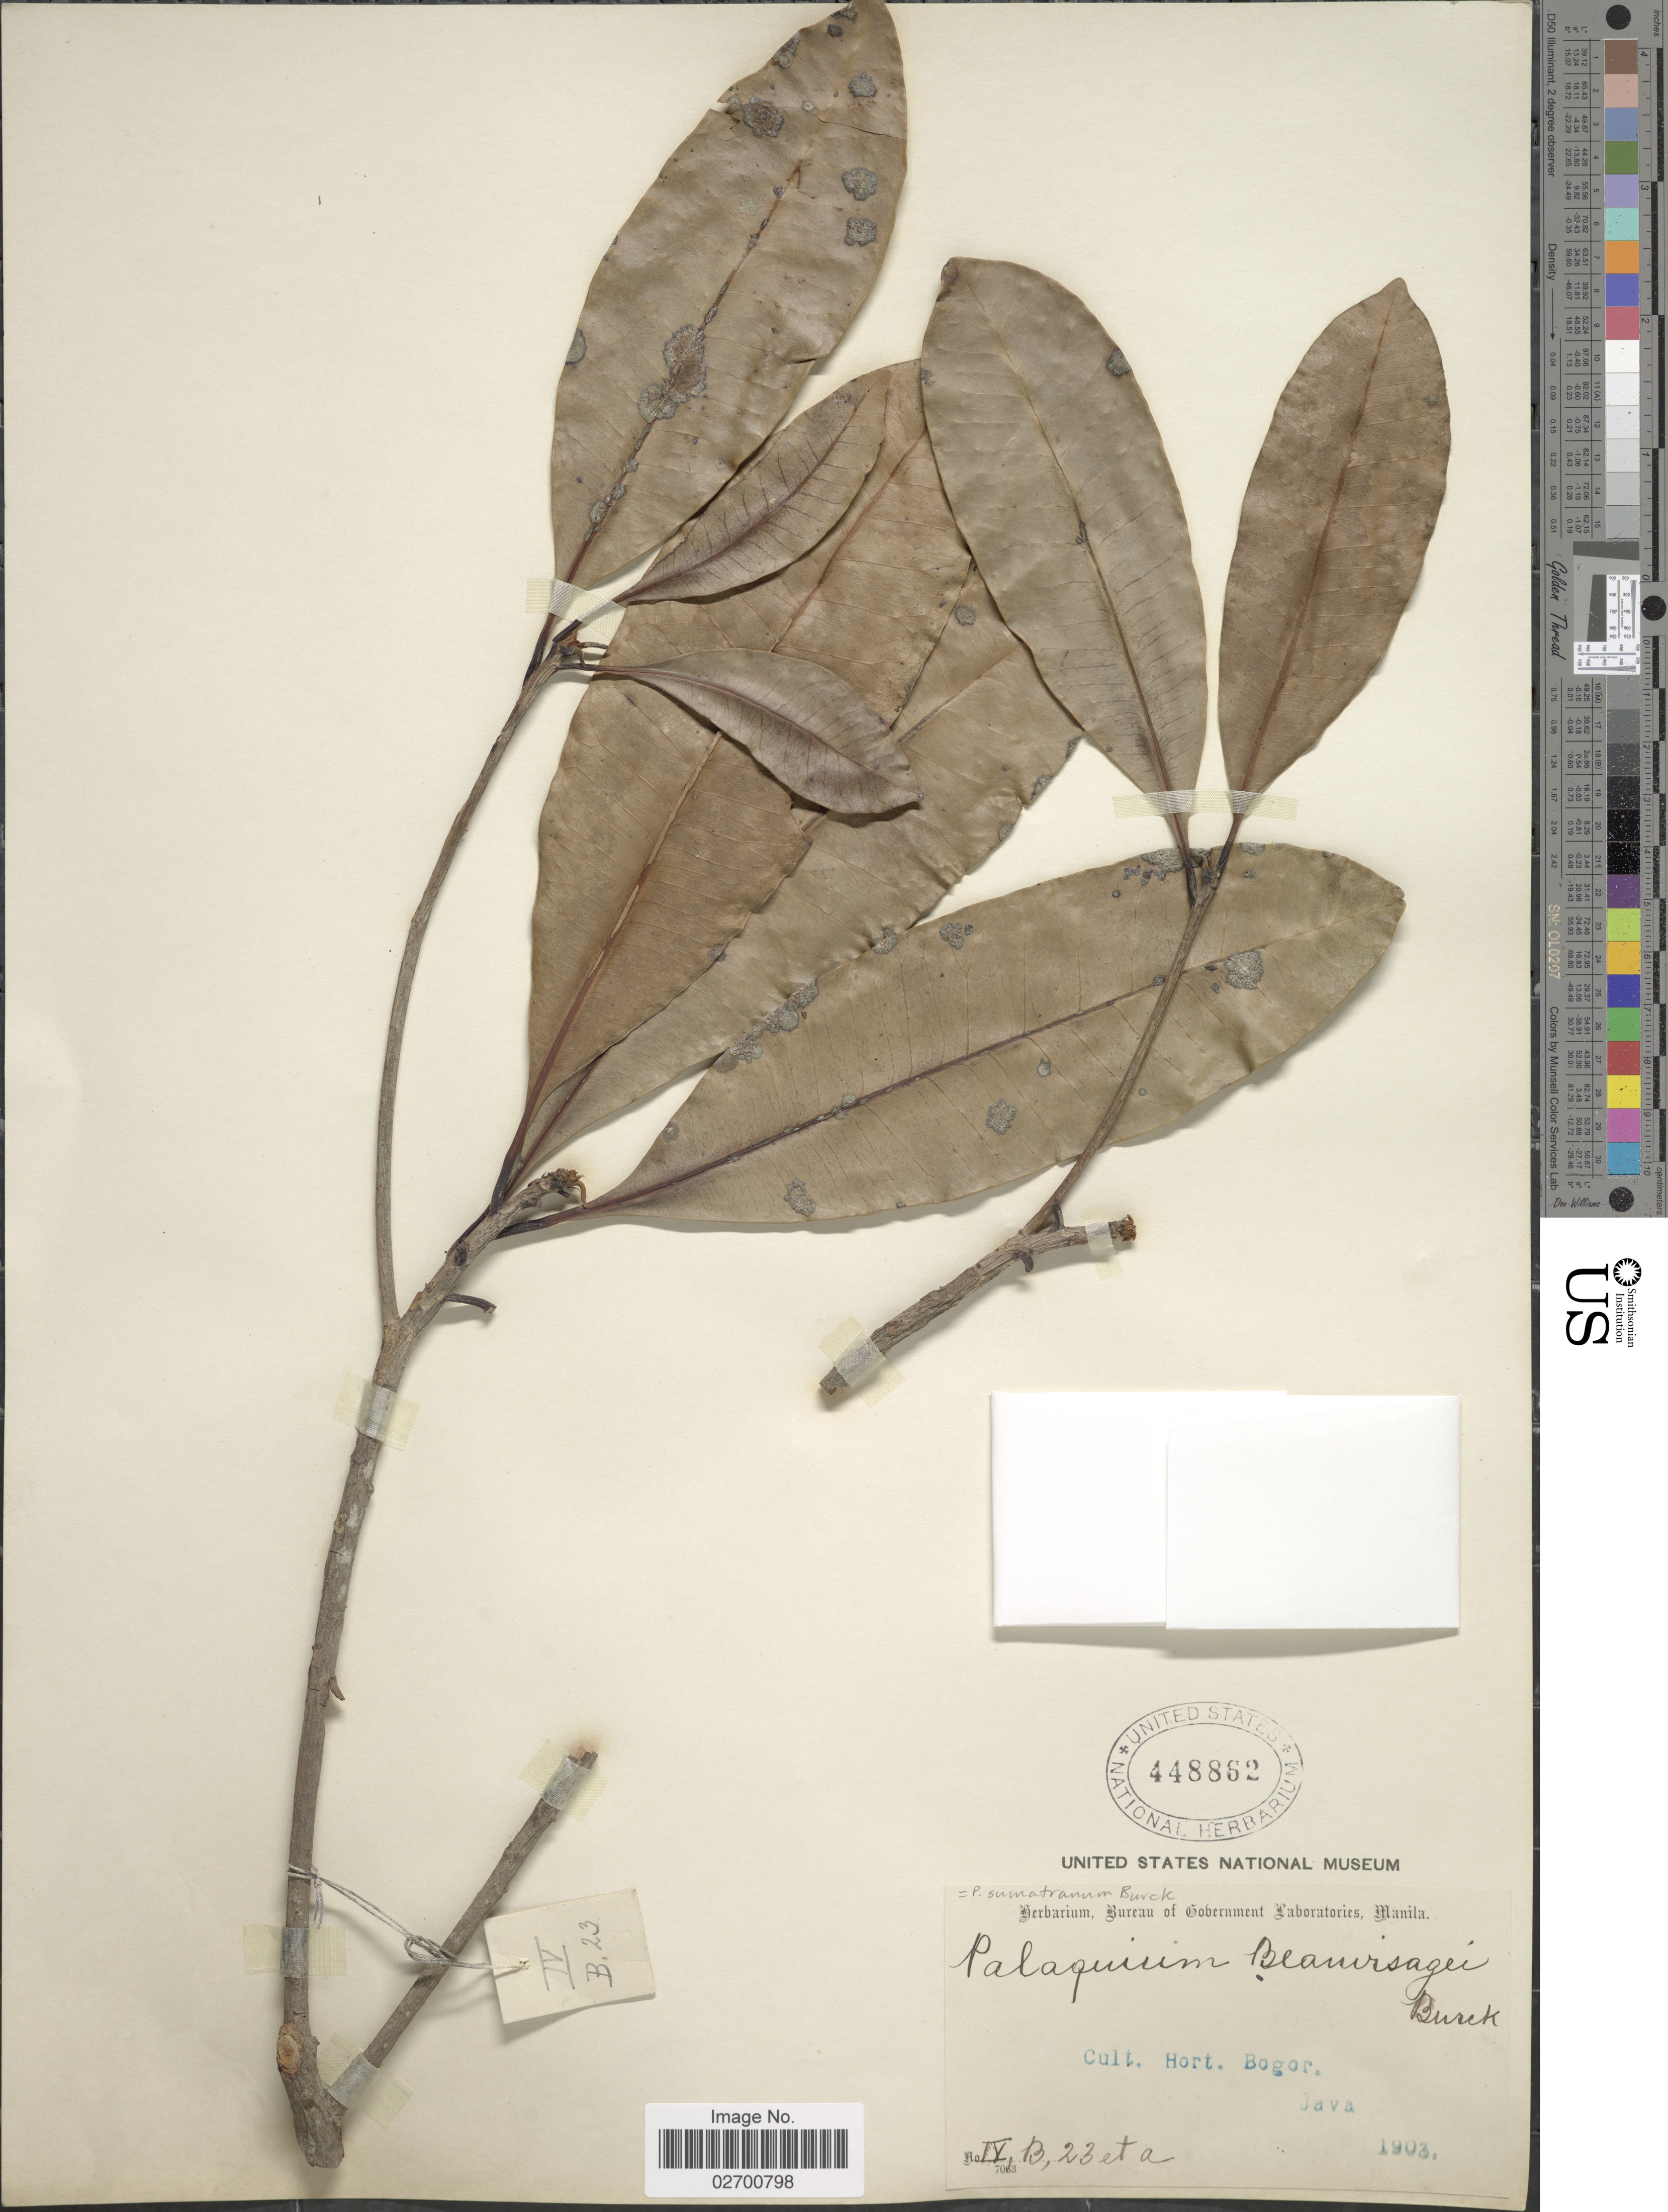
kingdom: Plantae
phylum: Tracheophyta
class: Magnoliopsida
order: Ericales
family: Sapotaceae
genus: Palaquium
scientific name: Palaquium sumatranum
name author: Burck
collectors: Ex herb. Bureau of Government Laboratories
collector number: IV,B, 23eta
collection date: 1903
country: Indonesia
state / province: Java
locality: Cult. Hort. Bogor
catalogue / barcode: US 448862